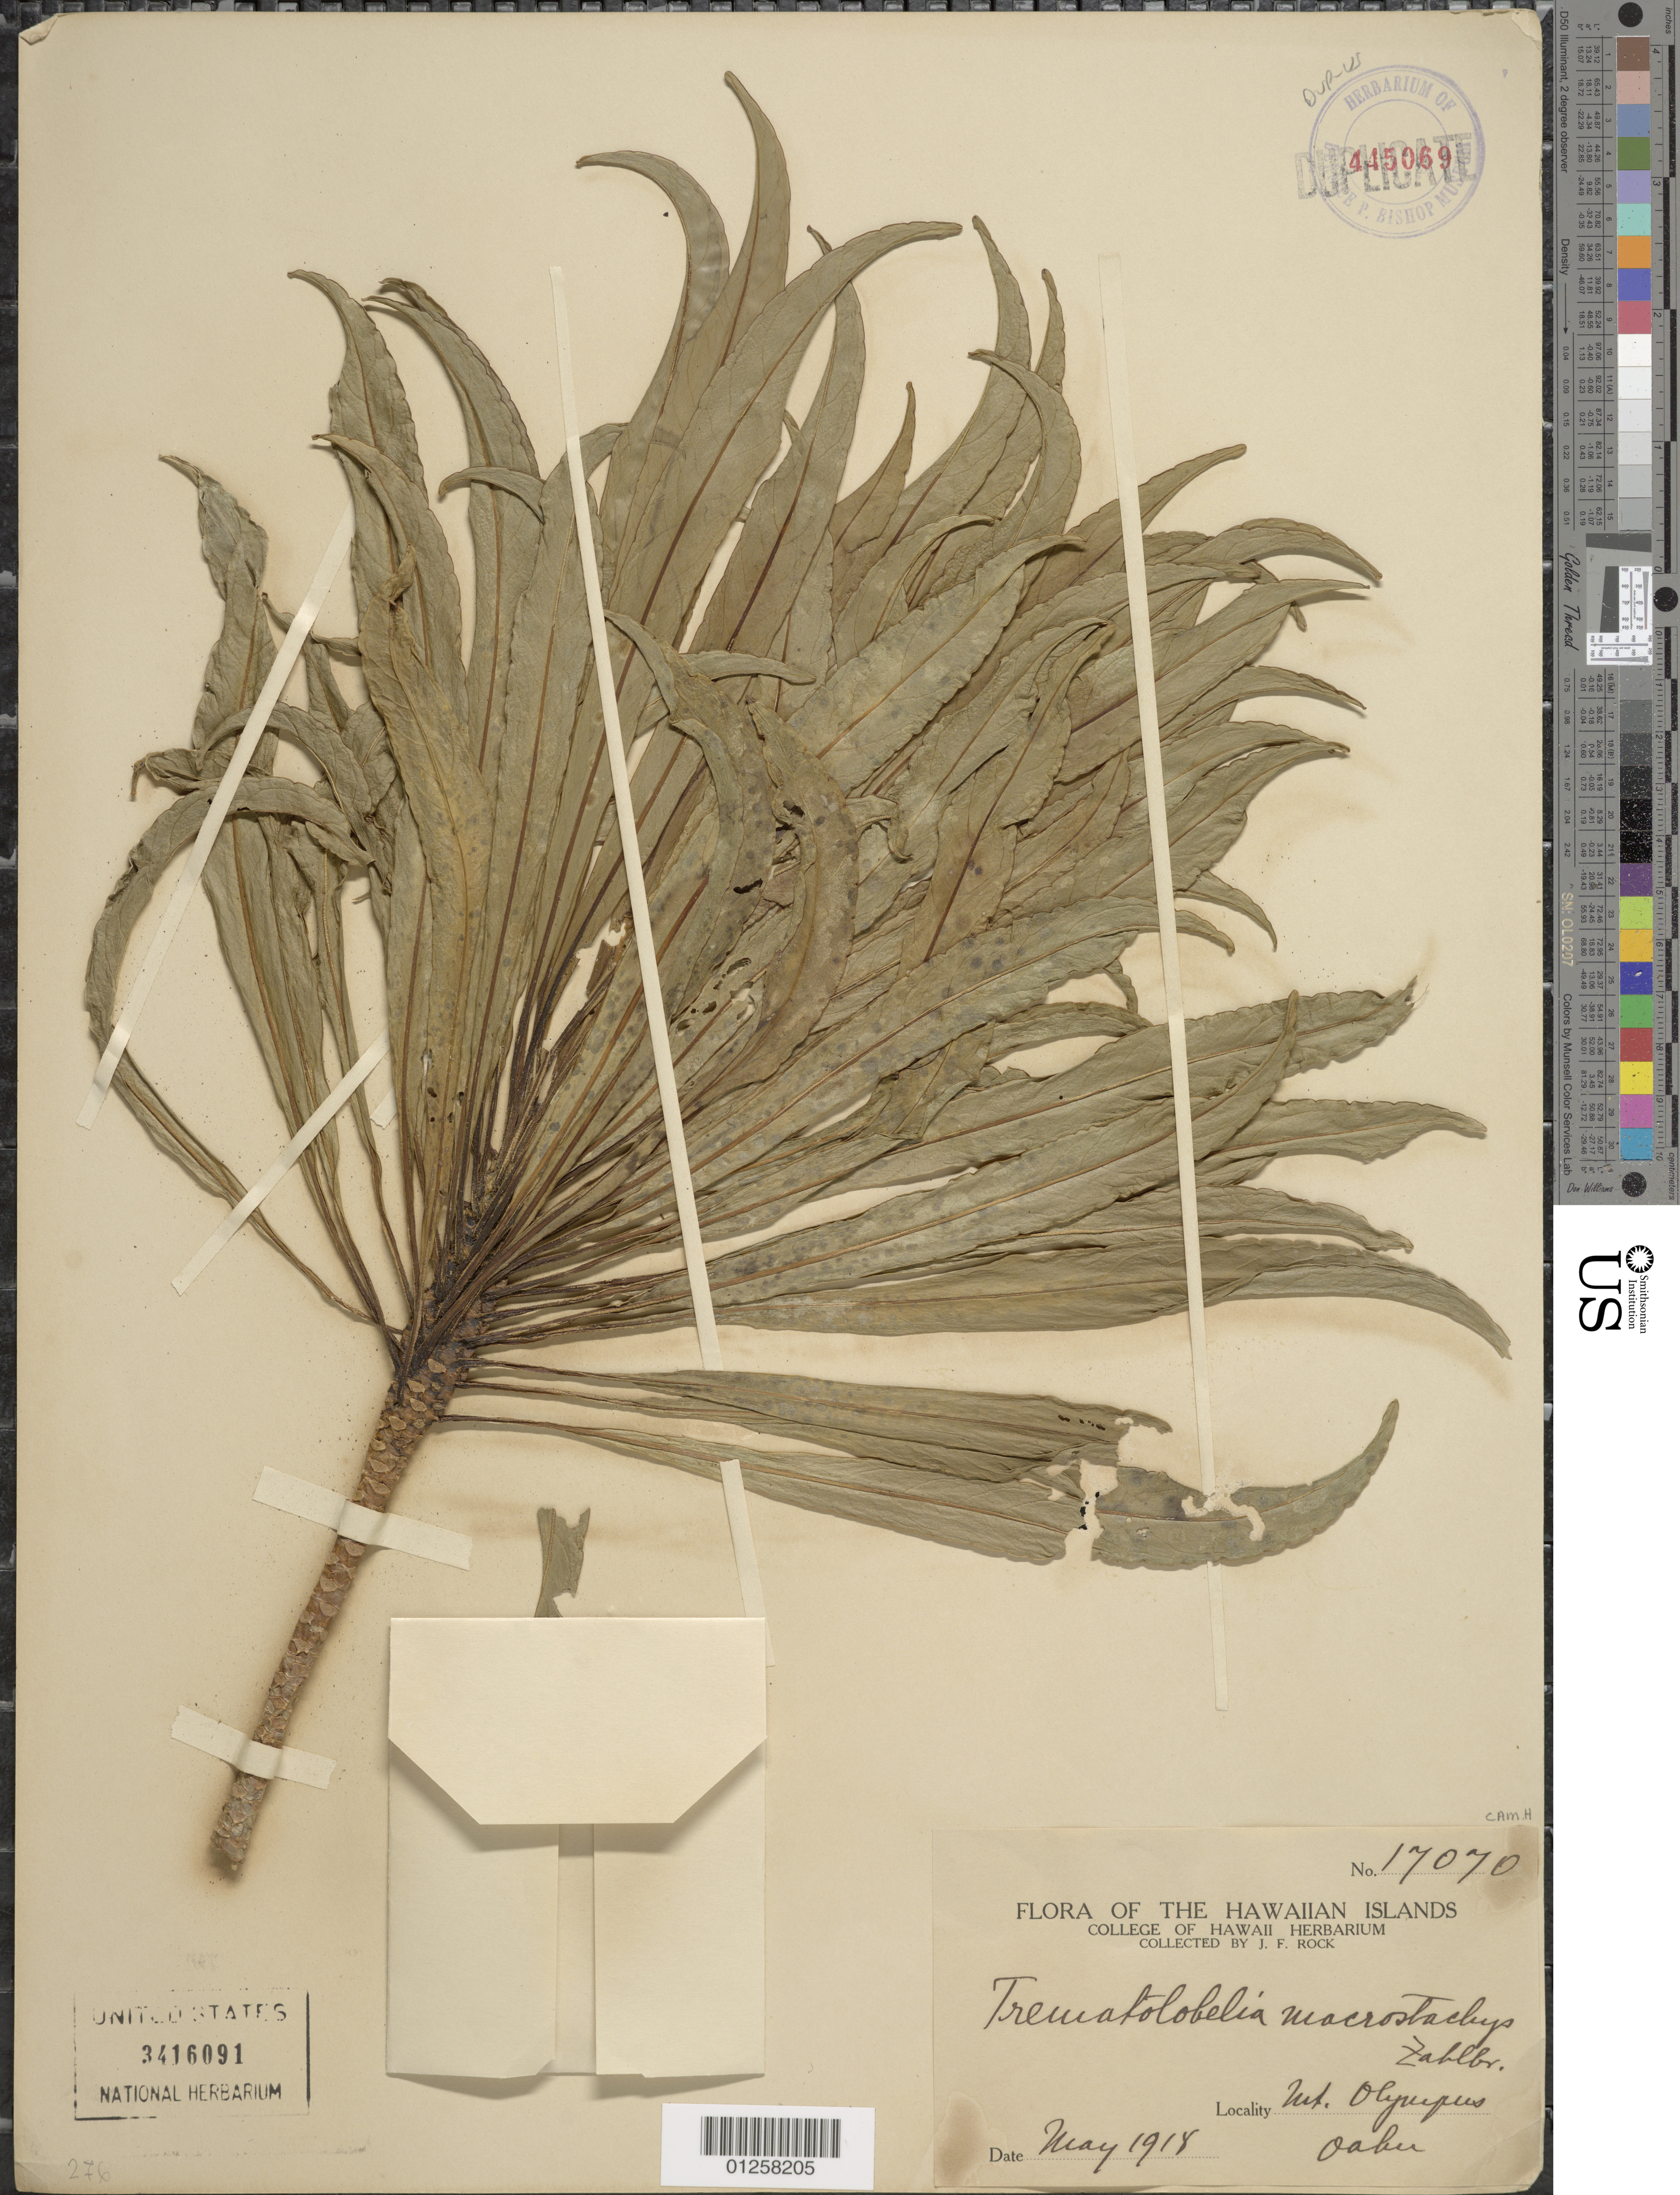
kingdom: Plantae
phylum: Tracheophyta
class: Magnoliopsida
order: Asterales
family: Campanulaceae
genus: Trematolobelia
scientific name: Trematolobelia macrostachys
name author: (Hook. & Arn.) Zahlbr. ex Rock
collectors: J. F. Rock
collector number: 17070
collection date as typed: May 1918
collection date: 1918-05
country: United States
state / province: Hawaii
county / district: Honolulu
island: Oahu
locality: Mt. Olympus.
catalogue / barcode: US 3416091